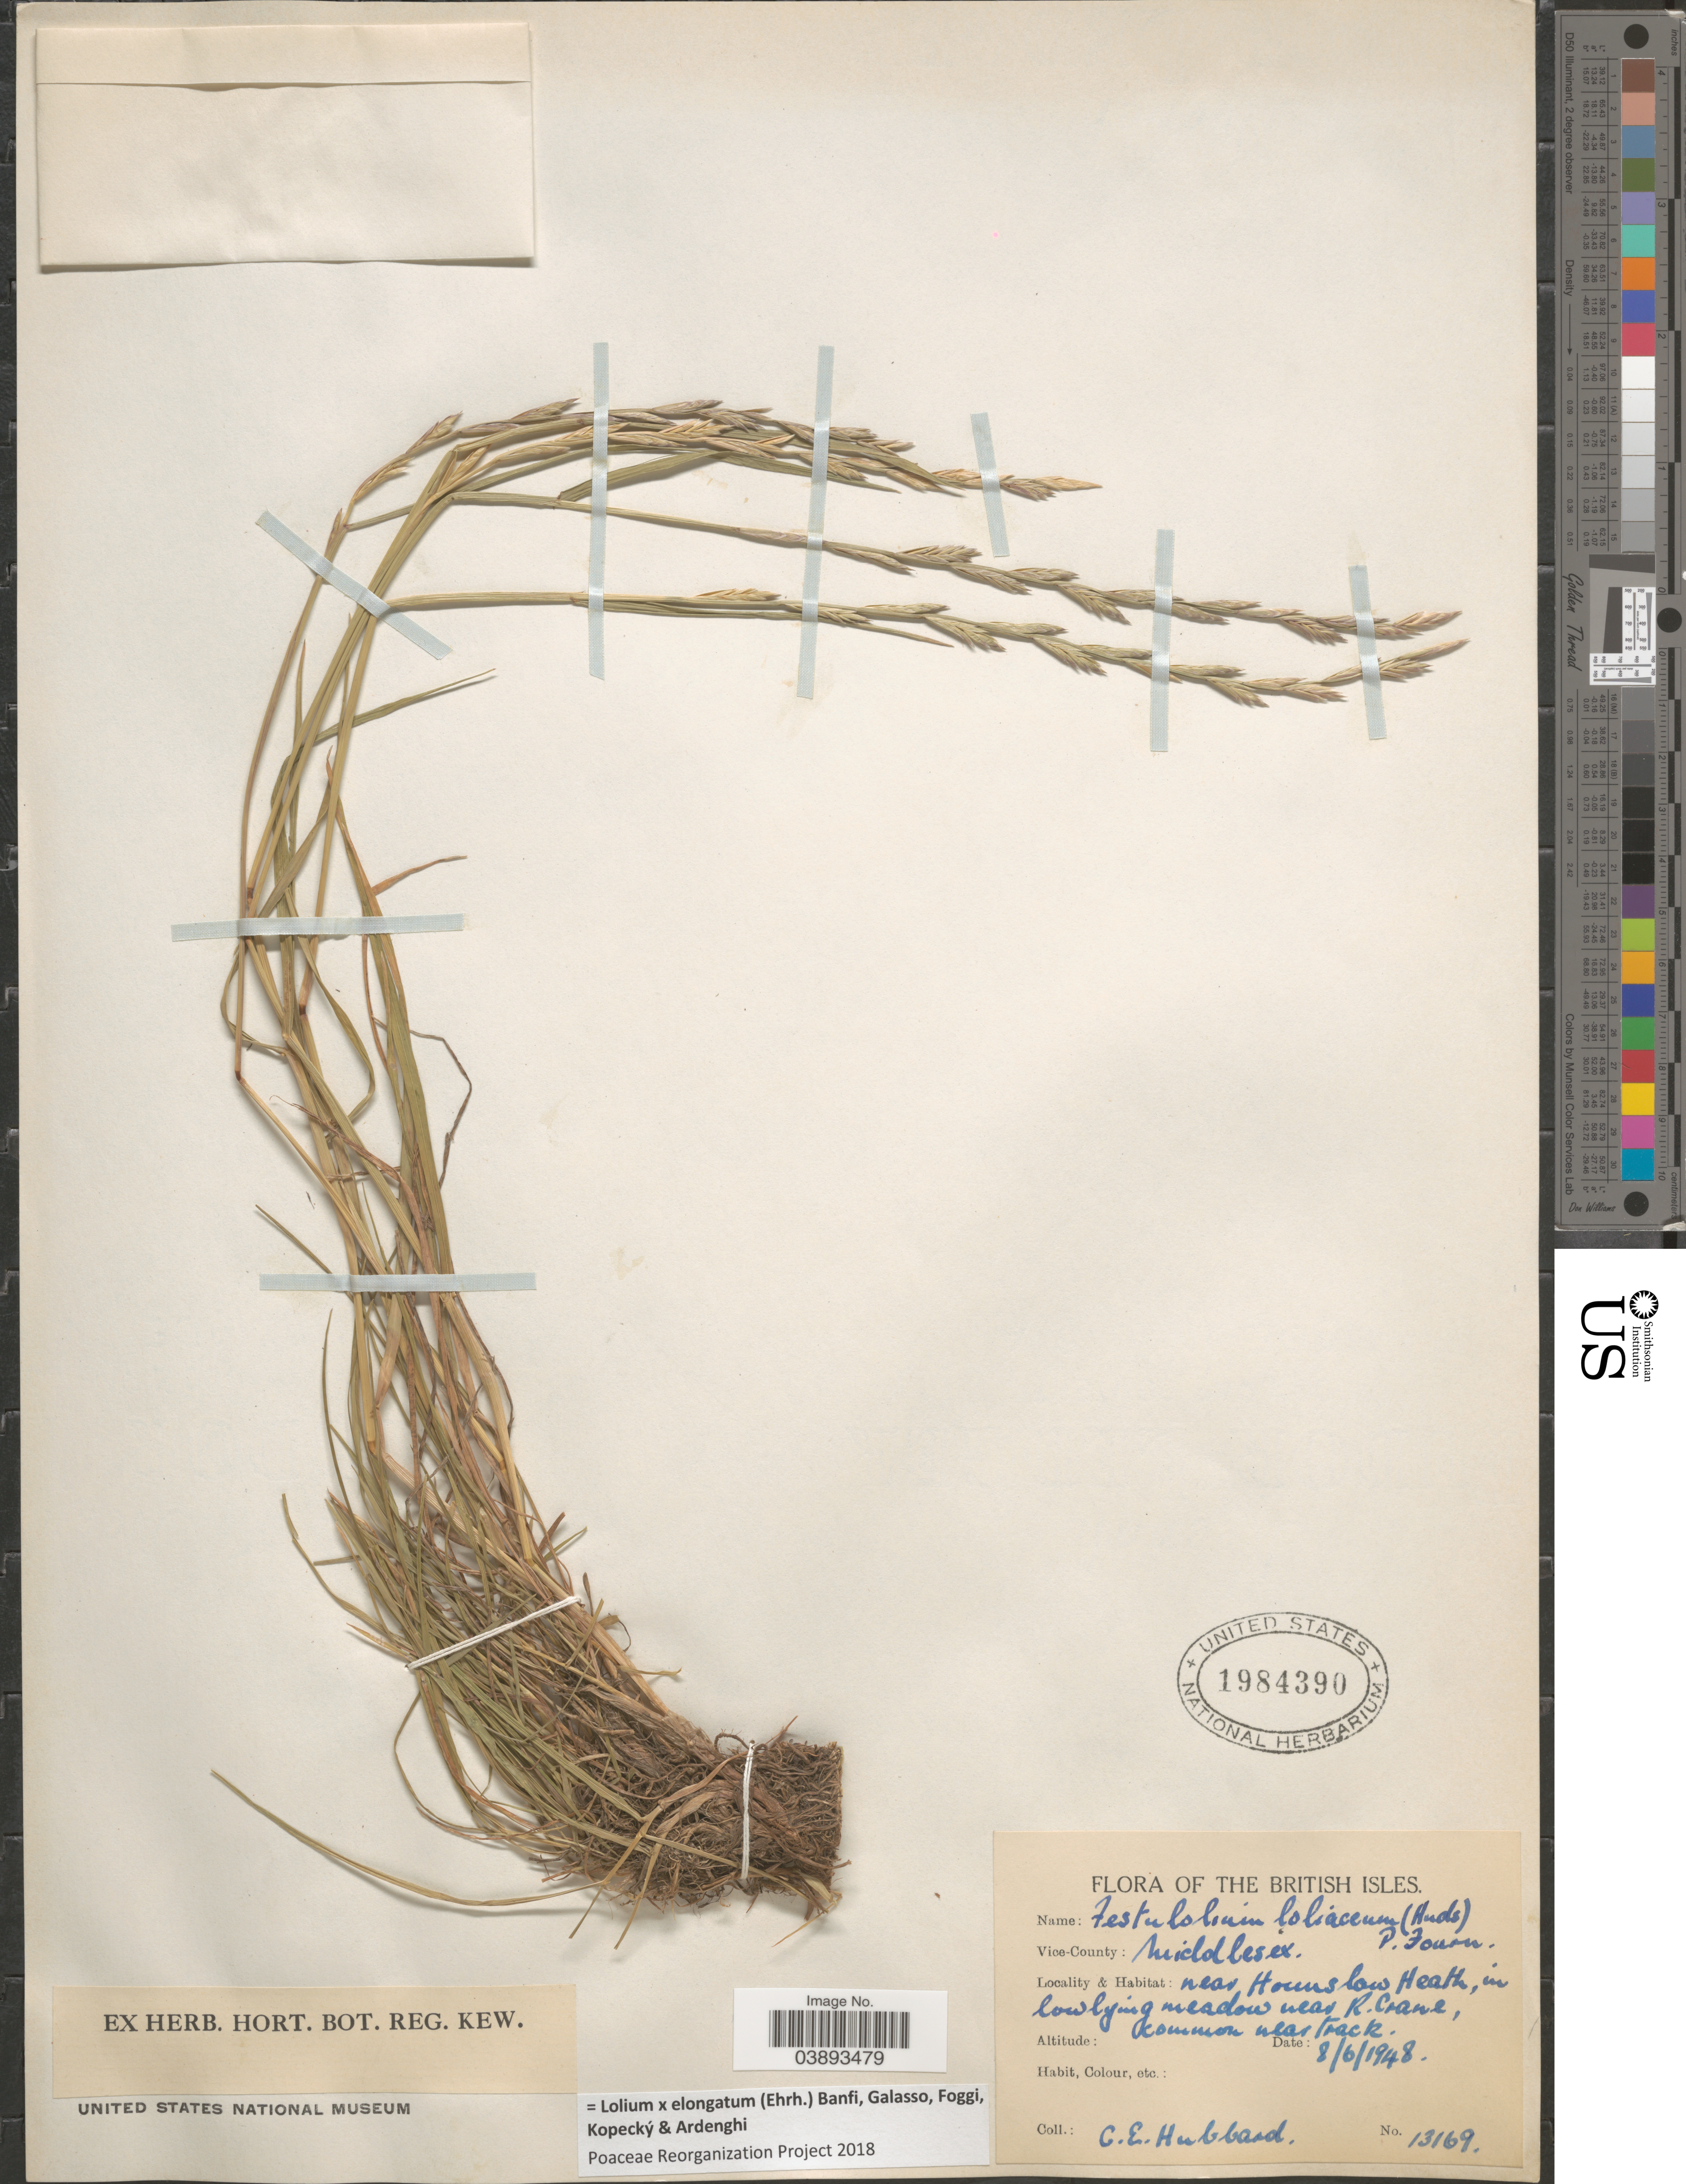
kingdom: Plantae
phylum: Tracheophyta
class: Liliopsida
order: Poales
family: Poaceae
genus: Lolium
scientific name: Lolium x elongatum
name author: (Ehrh.) Banfi et al.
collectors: C. E. Hubbard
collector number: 13169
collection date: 1948-06-08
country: United Kingdom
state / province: England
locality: The British Isles. Vice-County: Middlesex. Near Hounslow Heath, in lowlying meadow near R. Crane, common near track.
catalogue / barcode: US 1984390